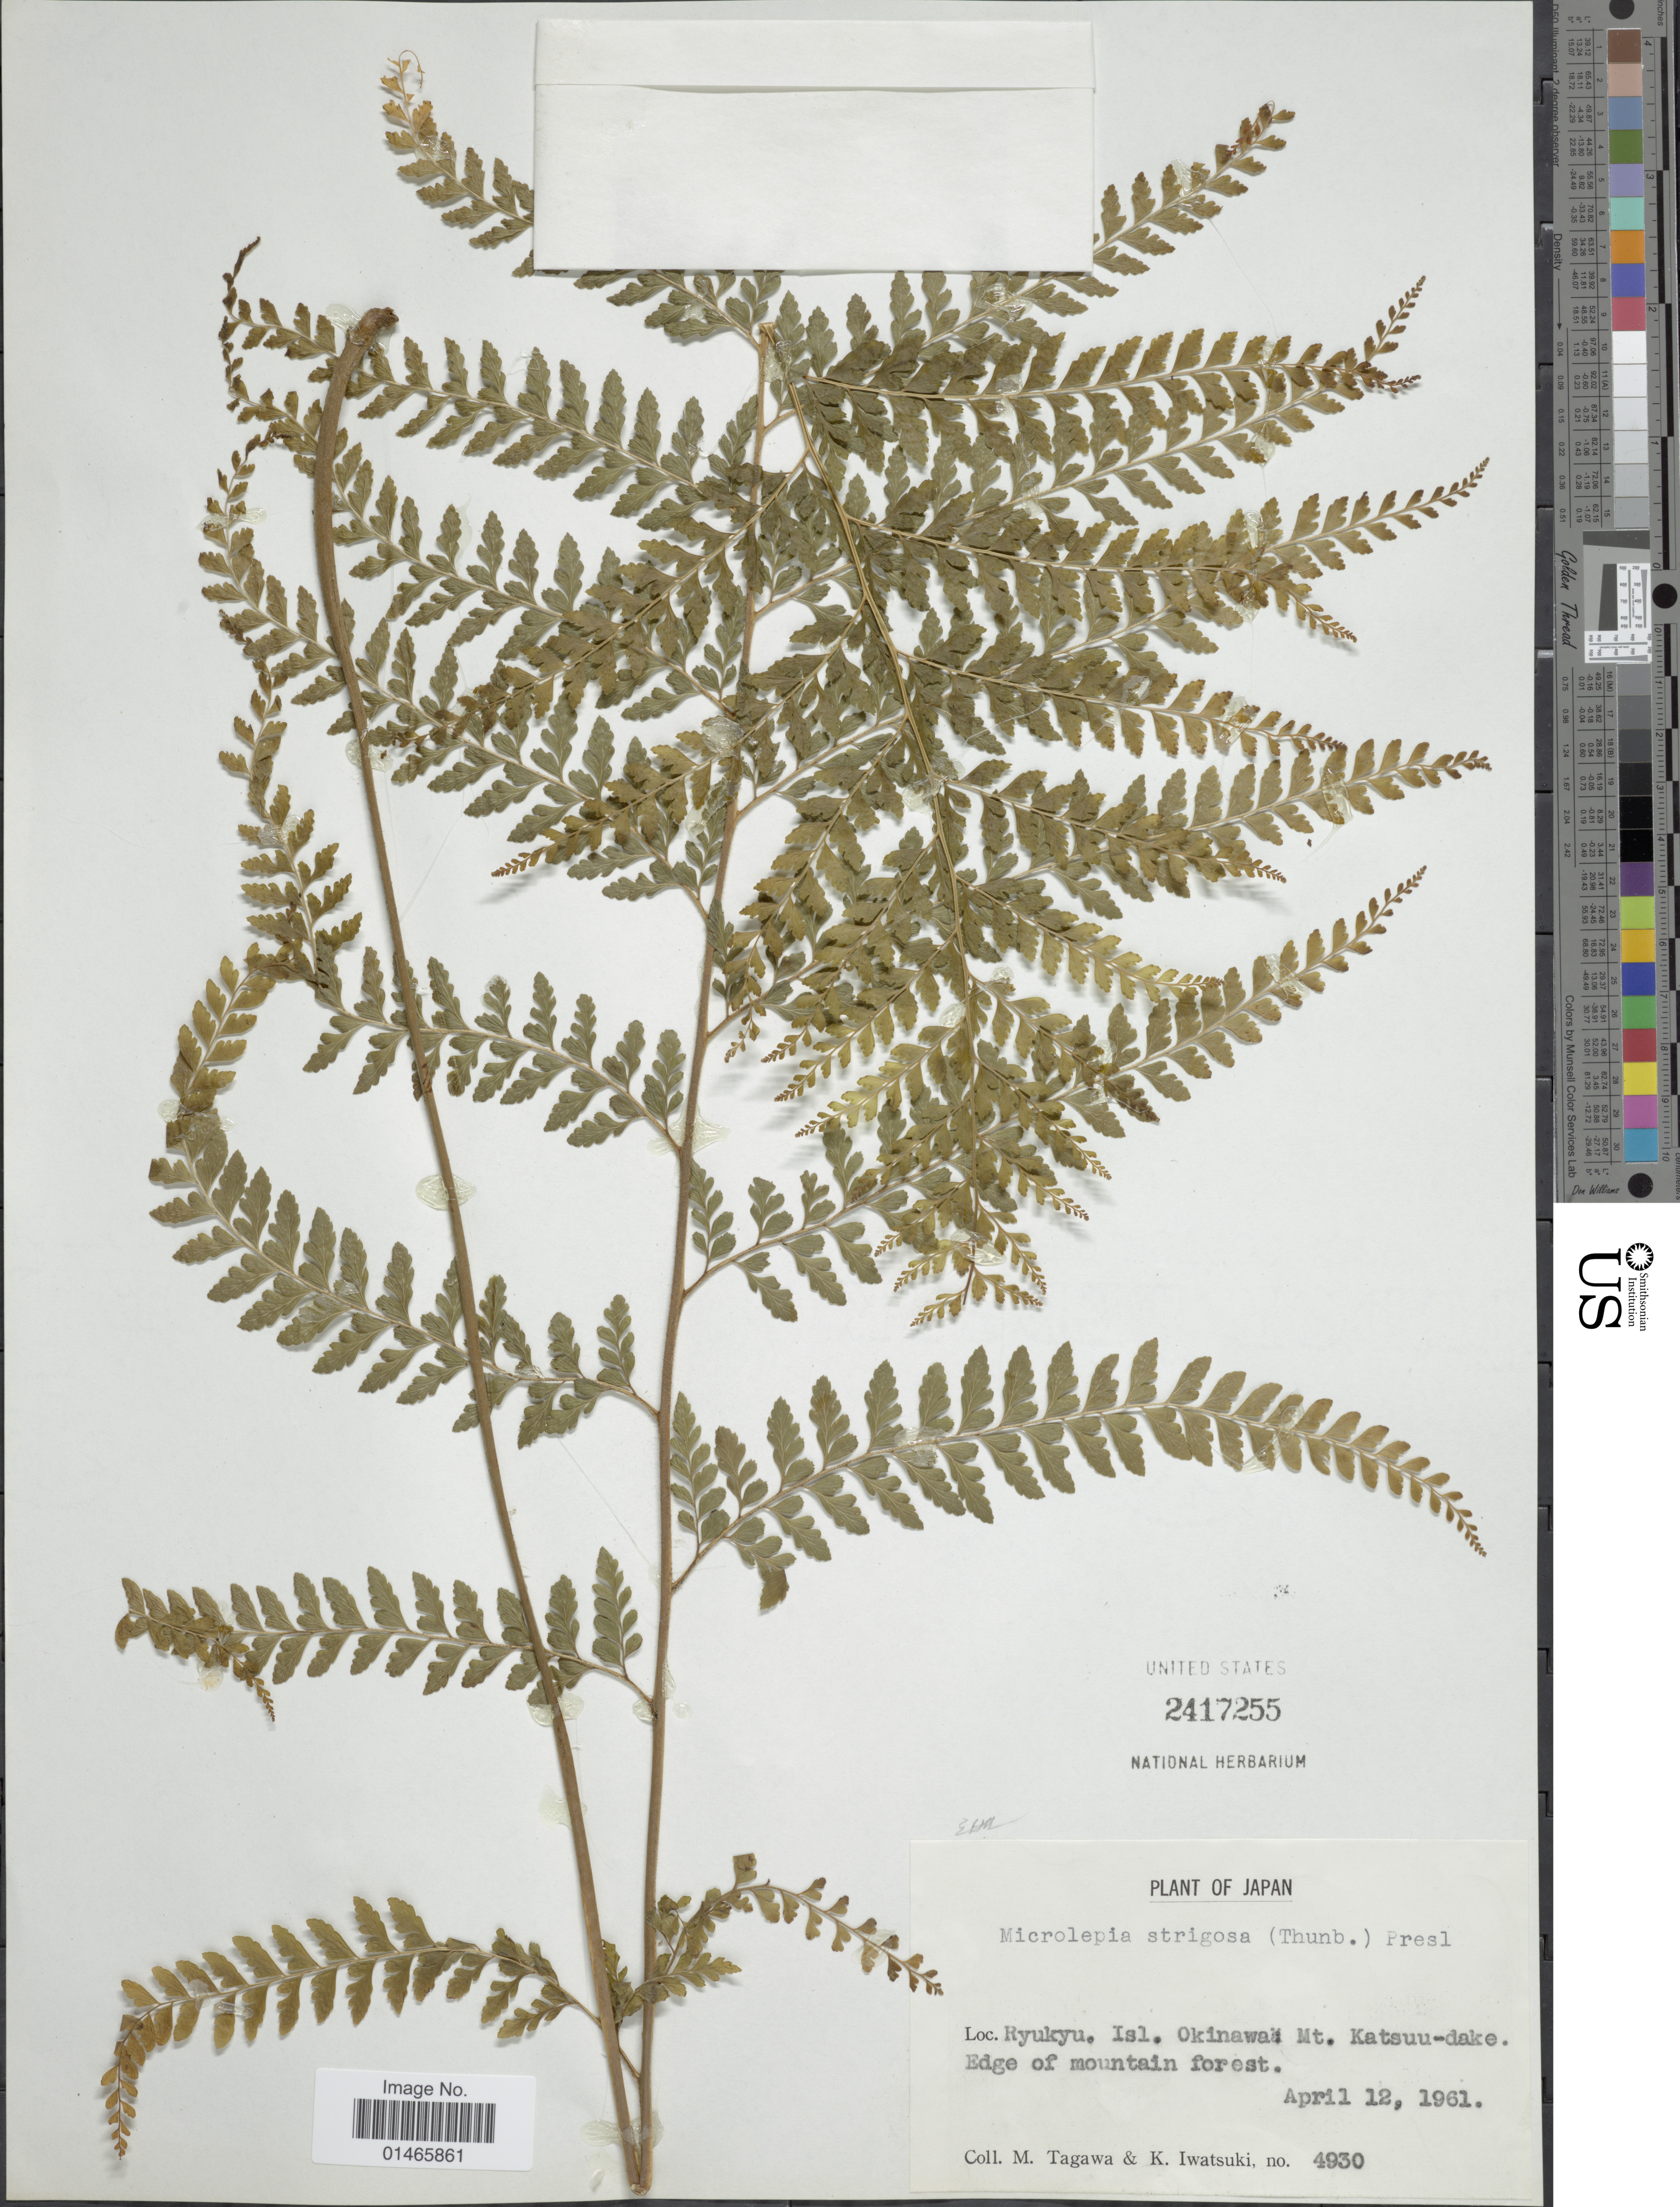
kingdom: Plantae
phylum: Tracheophyta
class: Polypodiopsida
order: Polypodiales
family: Dennstaedtiaceae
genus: Microlepia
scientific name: Microlepia strigosa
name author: (Thunb.) J. Presl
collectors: M. Tagawa & K. Iwatsuki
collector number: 4930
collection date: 1961-04-12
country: Japan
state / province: Okinawa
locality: Ryukyu, Isl. Okinawa, Mt. Katsuu-dake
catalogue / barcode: US 2417255